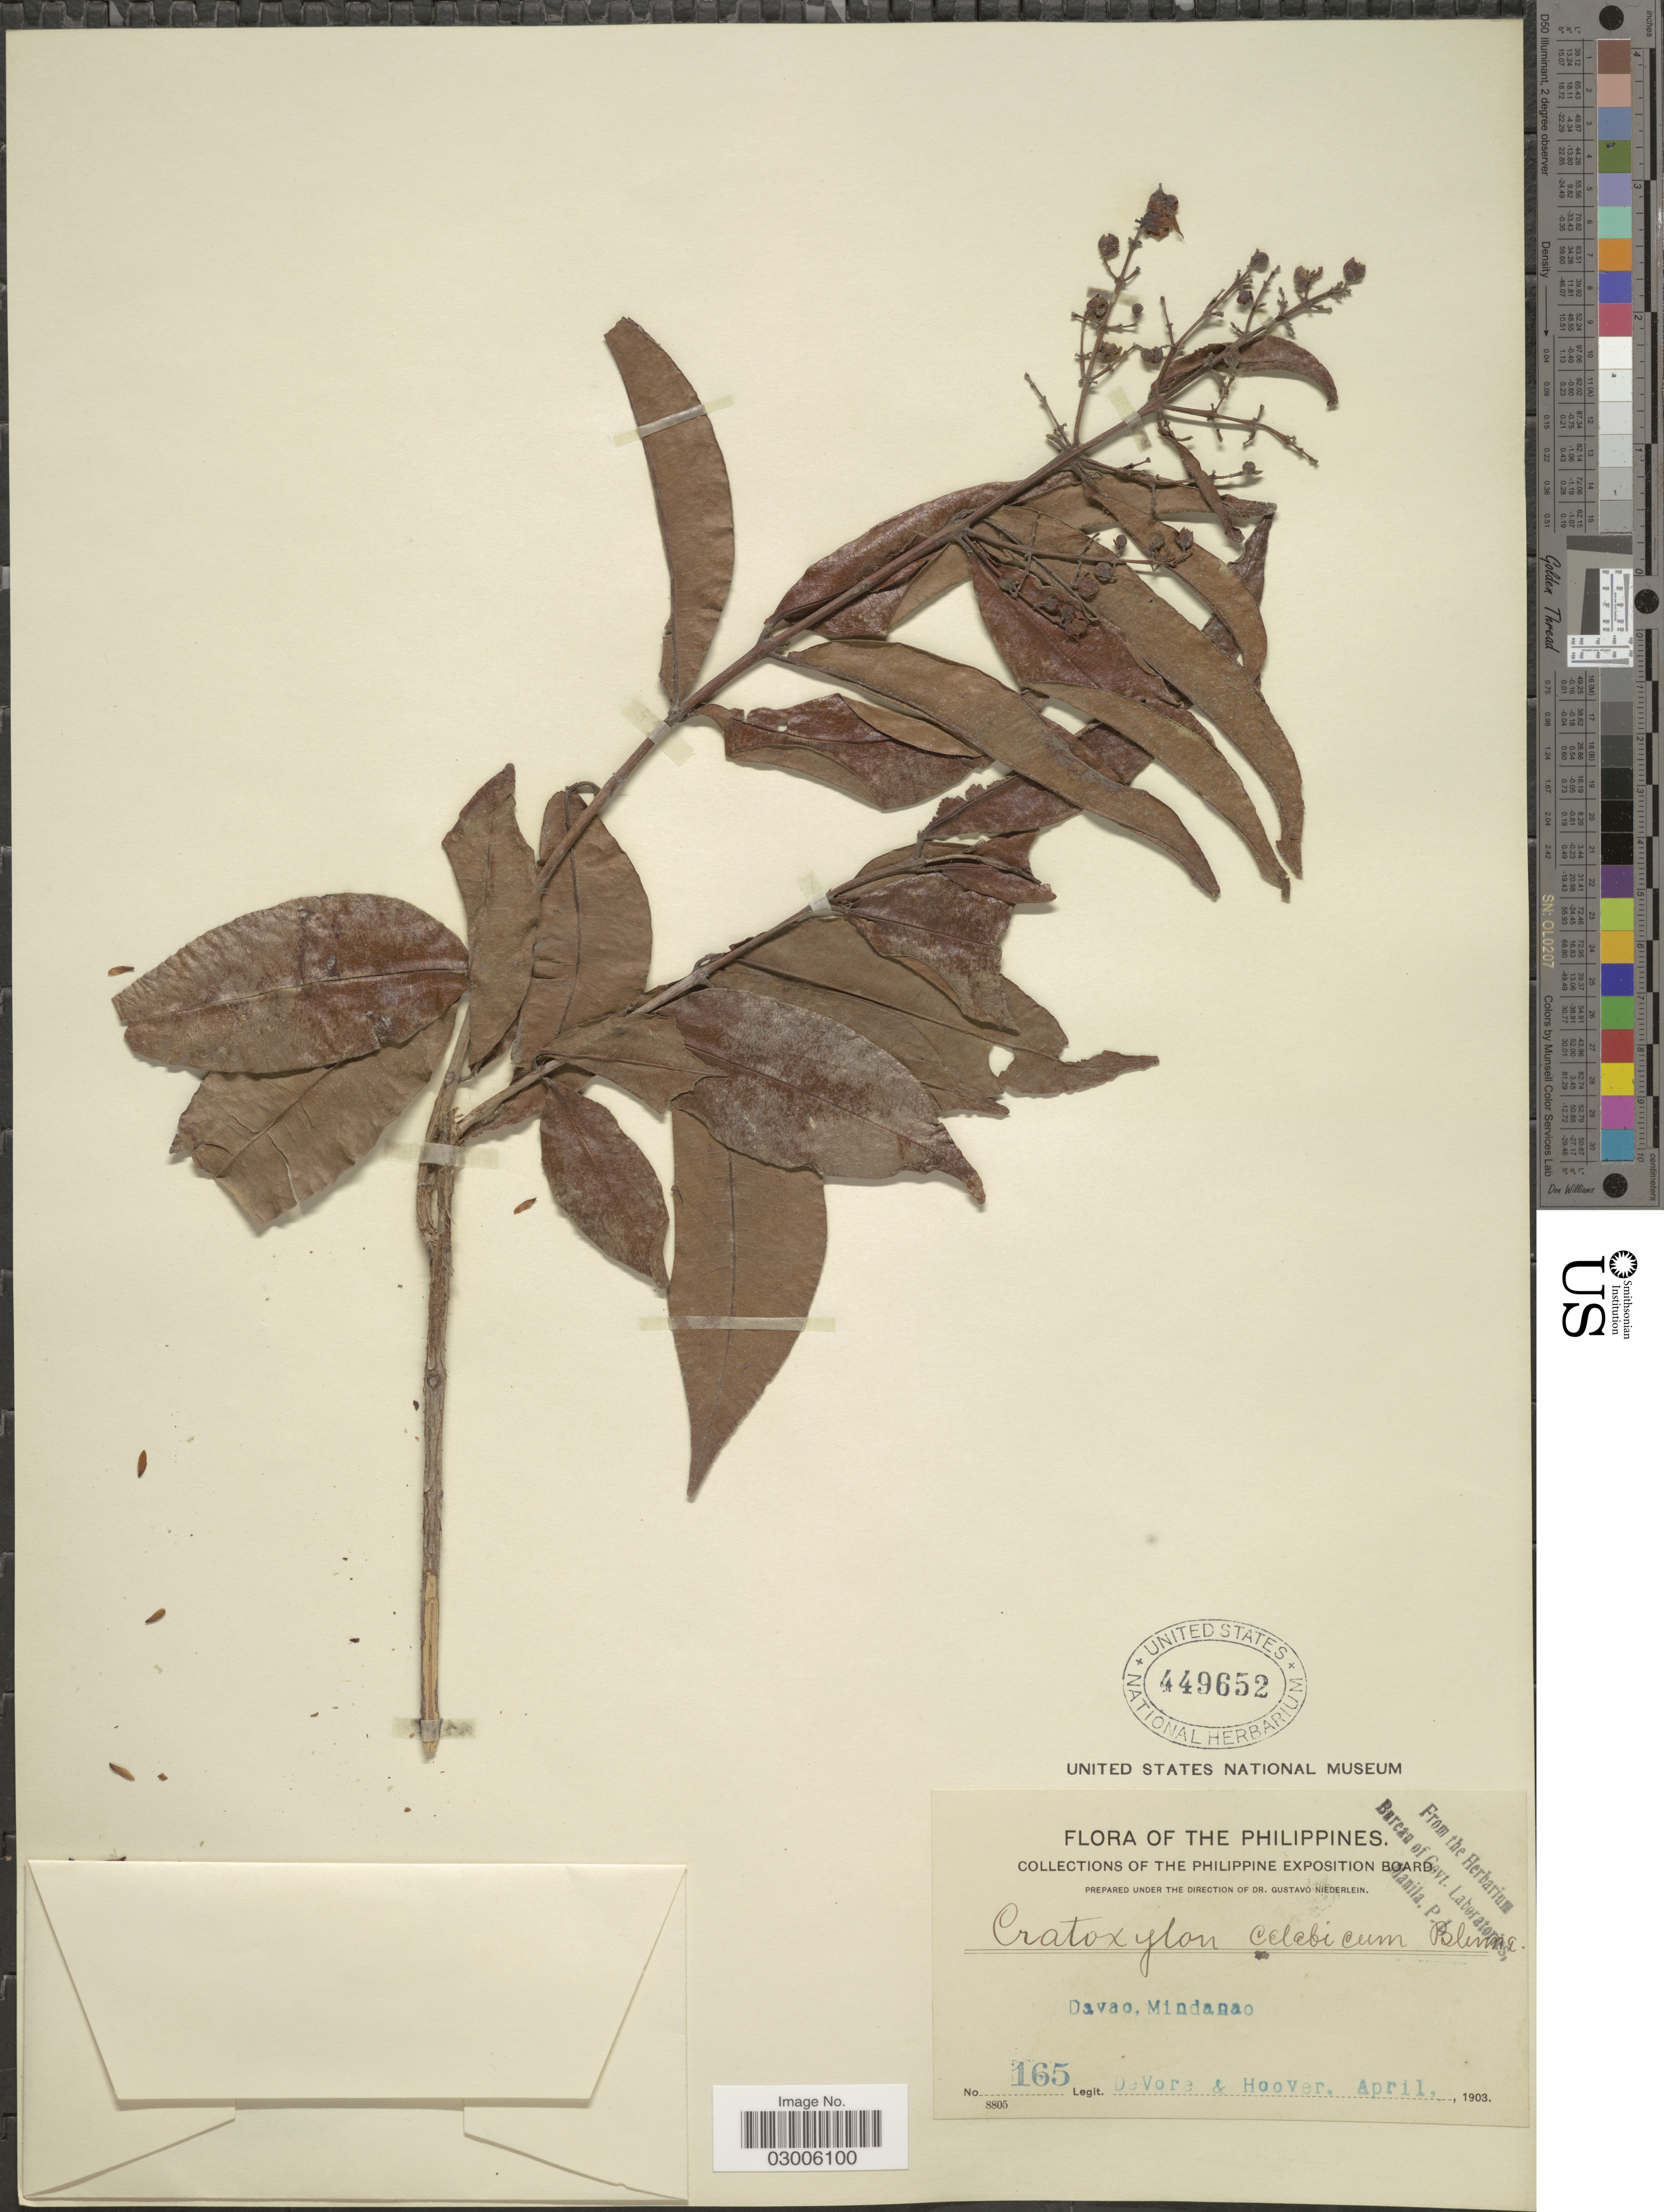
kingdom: Plantae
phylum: Tracheophyta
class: Magnoliopsida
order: Malpighiales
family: Hypericaceae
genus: Cratoxylum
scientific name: Cratoxylum celebicum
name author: Blume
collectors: B. F. DeVore & -- Hoover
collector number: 165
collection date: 1903-04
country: Philippines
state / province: Davao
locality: Mindanao.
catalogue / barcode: US 449652